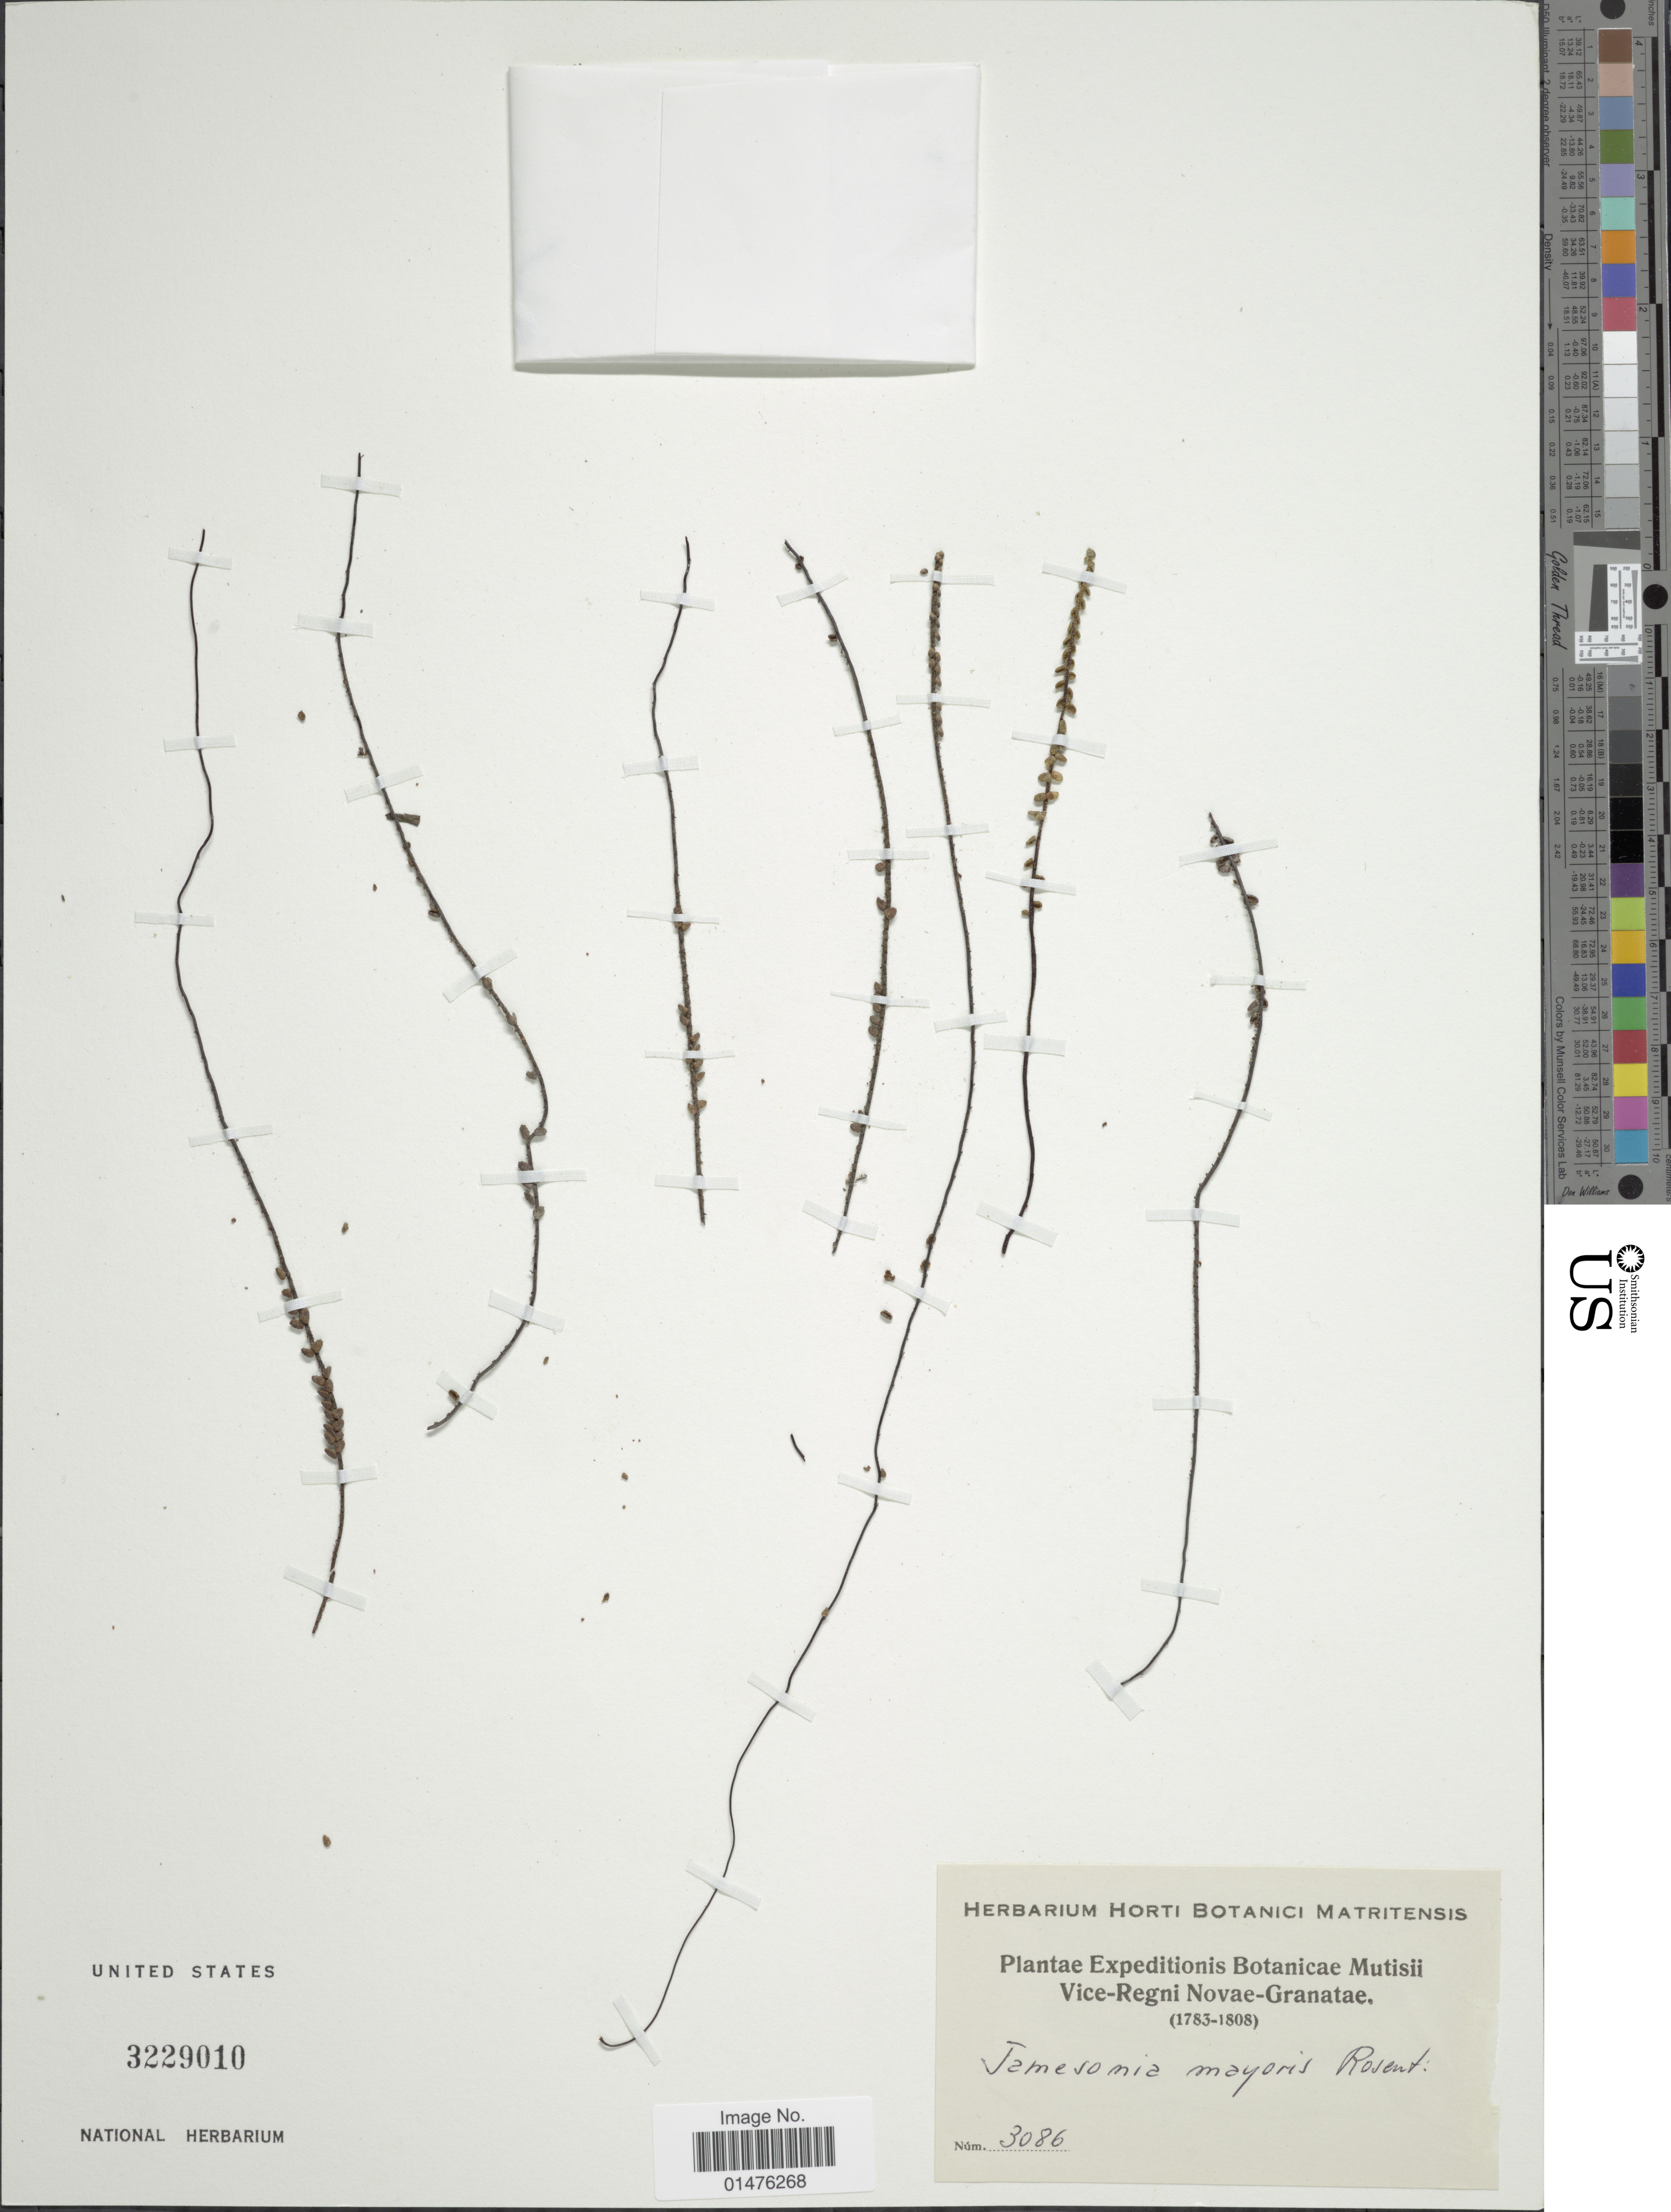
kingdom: Plantae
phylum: Tracheophyta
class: Polypodiopsida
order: Polypodiales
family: Pteridaceae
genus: Jamesonia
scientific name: Jamesonia imbricata var. glutinosa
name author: (H. Karst.) A.F. Tryon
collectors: ex herb. Horti Botanici Matritensis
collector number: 3086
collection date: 1783/1808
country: Colombia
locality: Vice-Regni Novae-Granatea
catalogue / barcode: US 3229010